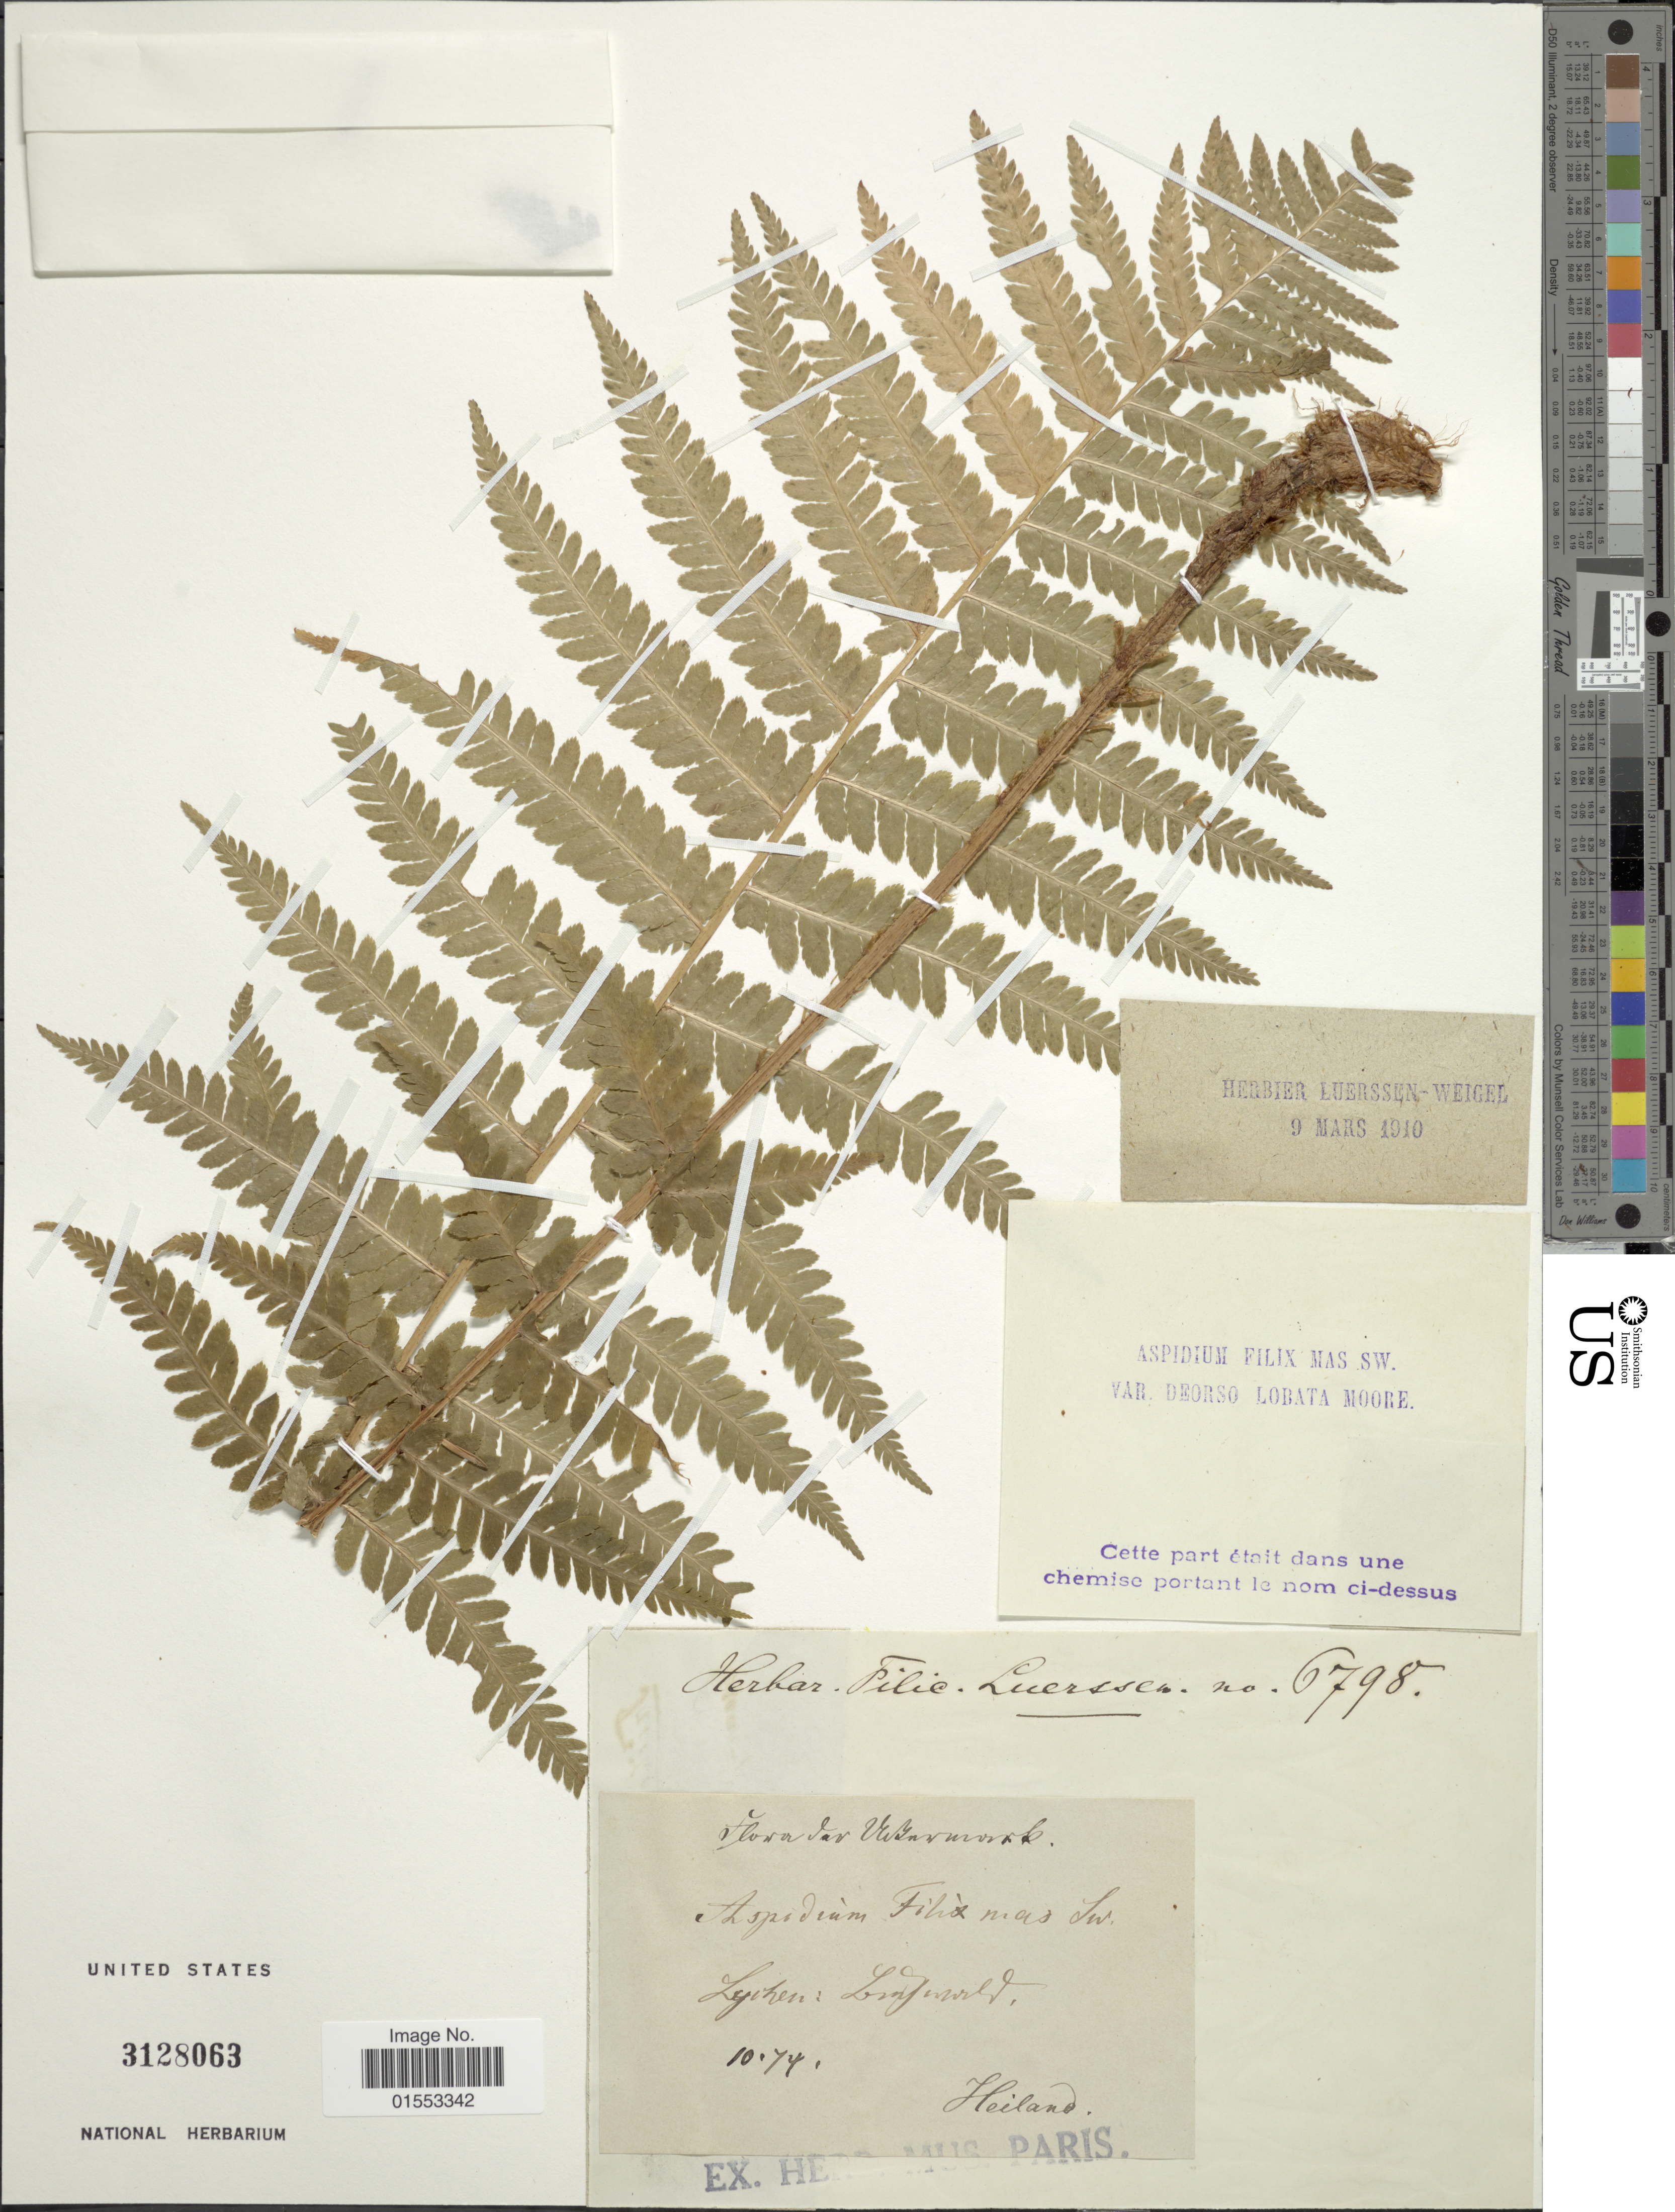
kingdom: Plantae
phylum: Tracheophyta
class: Polypodiopsida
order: Polypodiales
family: Dryopteridaceae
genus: Dryopteris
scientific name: Dryopteris filix-mas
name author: (L.) Schott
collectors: -. Heiland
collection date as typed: Transcribed d/m/y: /10/74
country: Germany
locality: X. Lychen: Lon [illegible text]wald. [interpreted]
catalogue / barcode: US 3128063